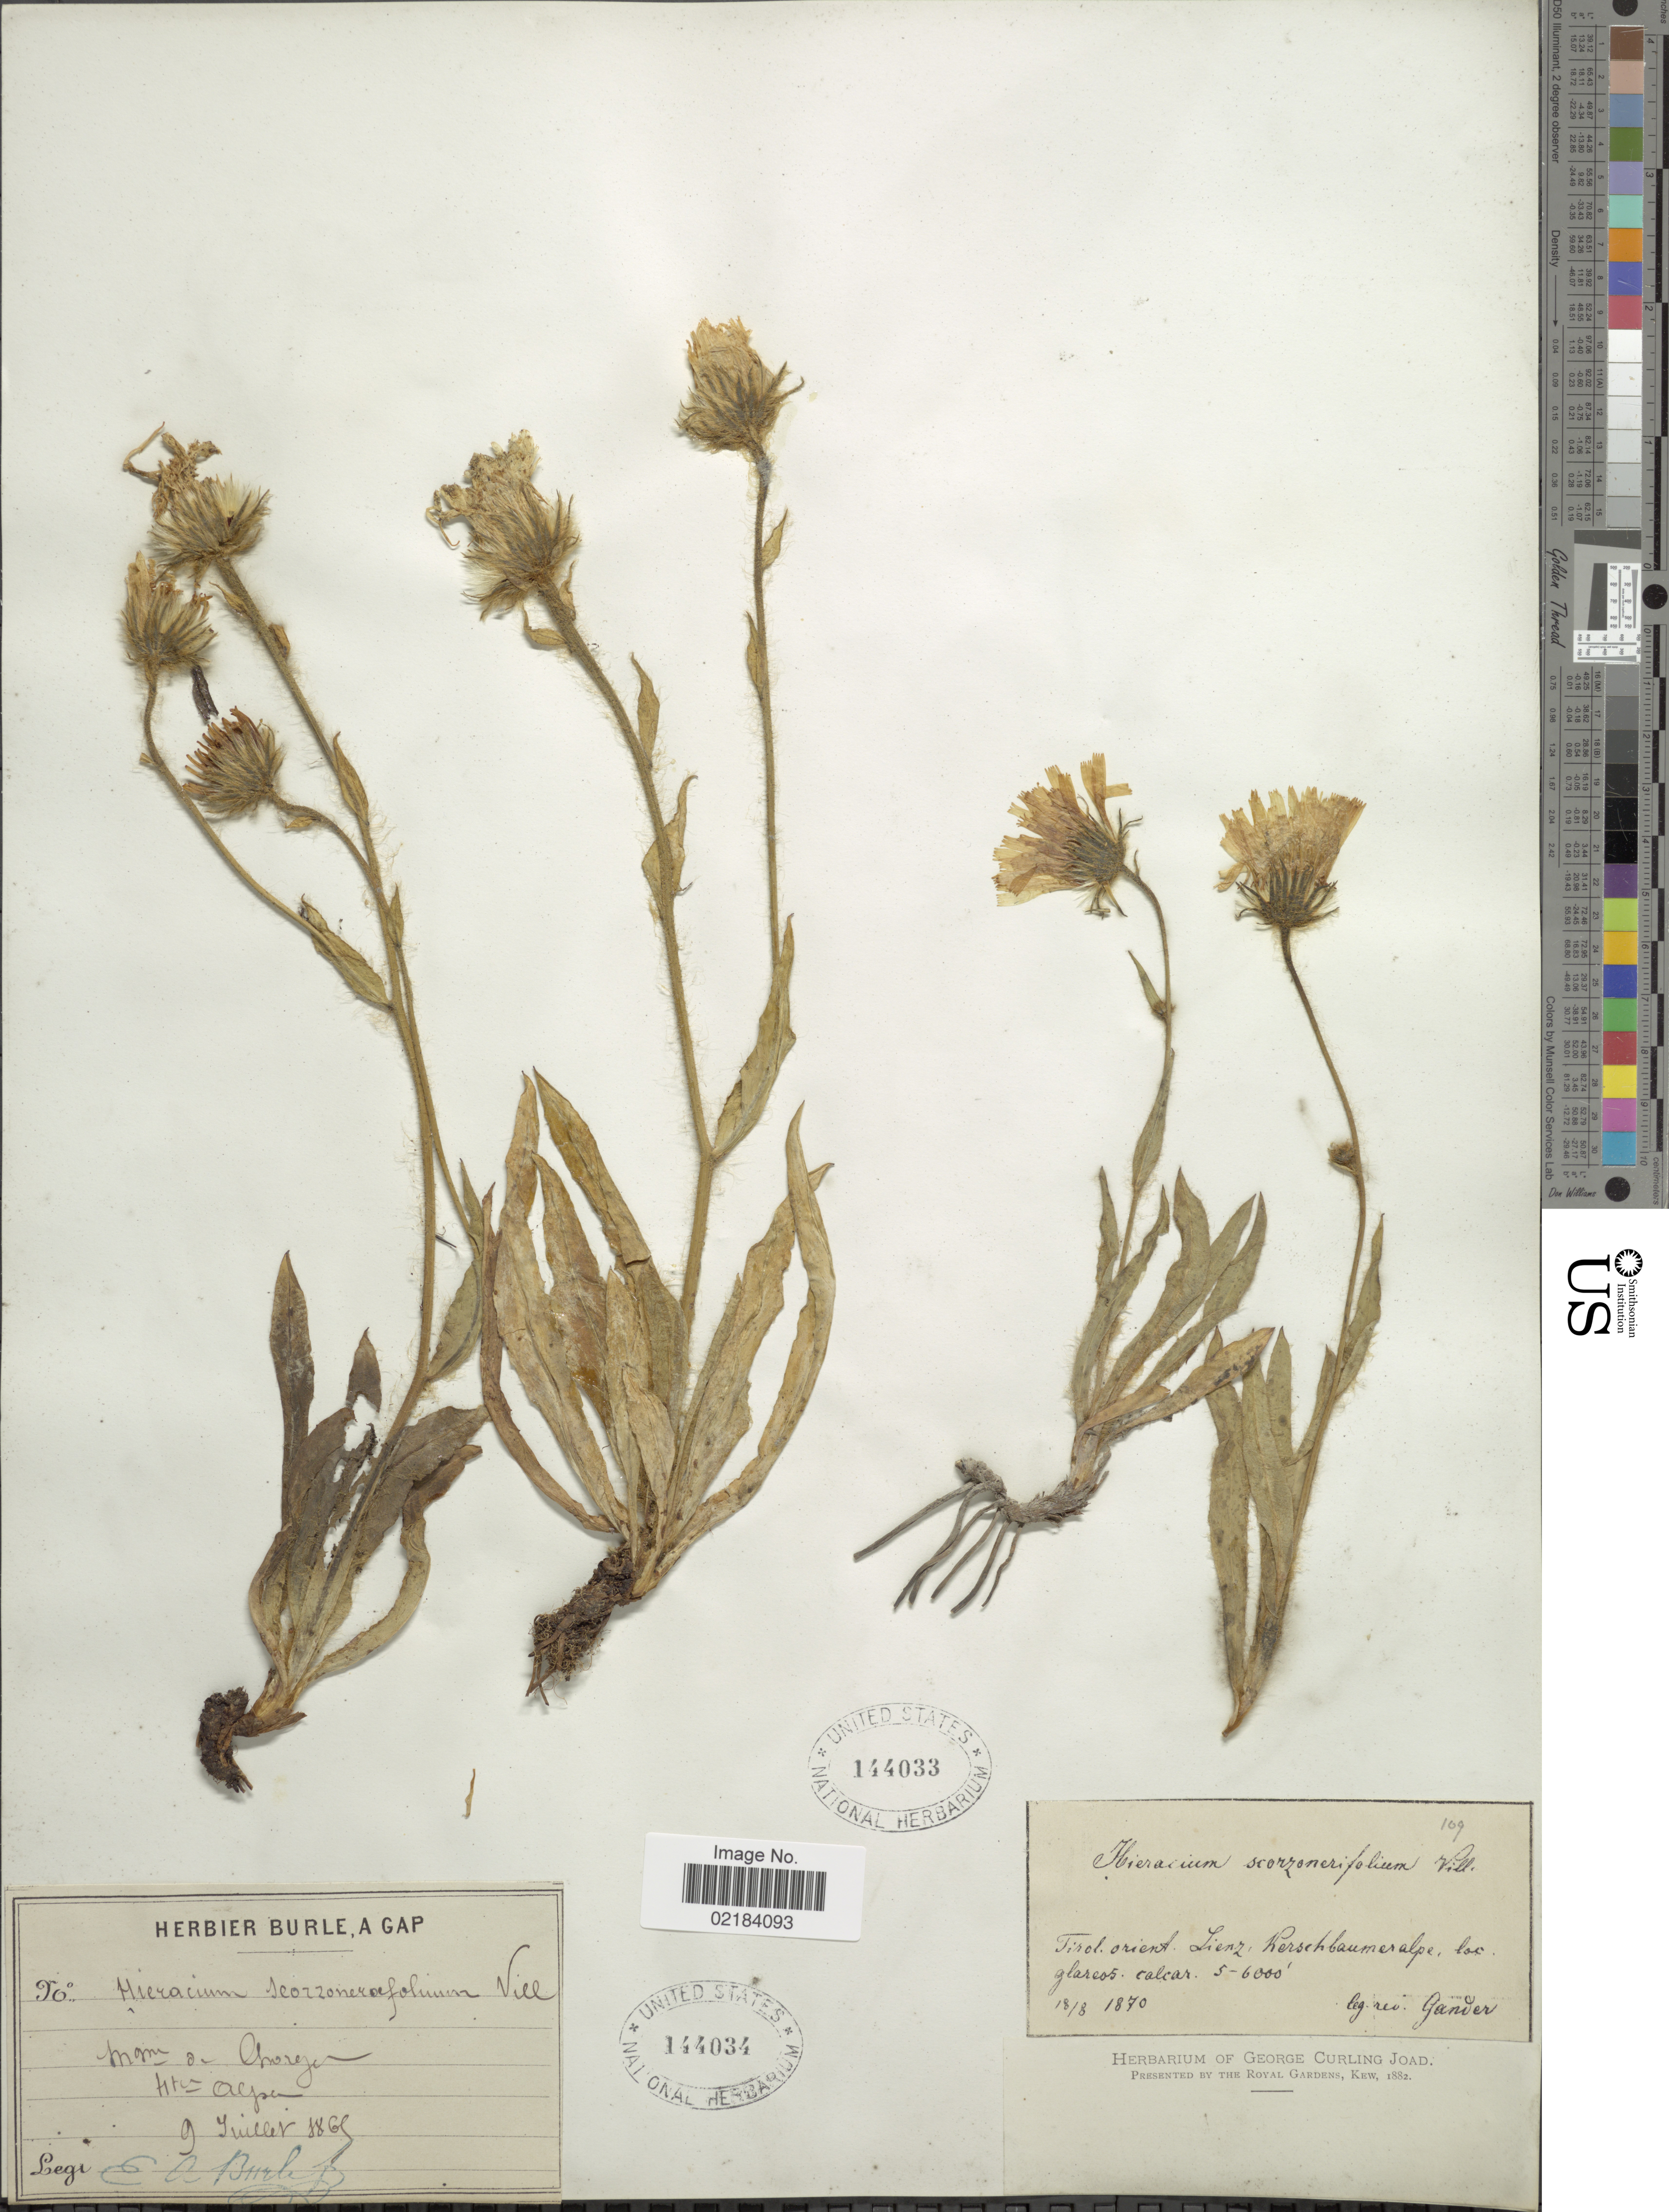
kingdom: Plantae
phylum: Tracheophyta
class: Magnoliopsida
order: Asterales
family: Asteraceae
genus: Hieracium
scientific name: Hieracium scorzonerifolium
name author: Vill.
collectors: -- Gander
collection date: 1870-08-18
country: Austria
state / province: Tirol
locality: Tirol orient Lienz, Kerschbaumer alpeloc glareso calcar [interpreted]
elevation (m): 1524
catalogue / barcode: US 144033-2